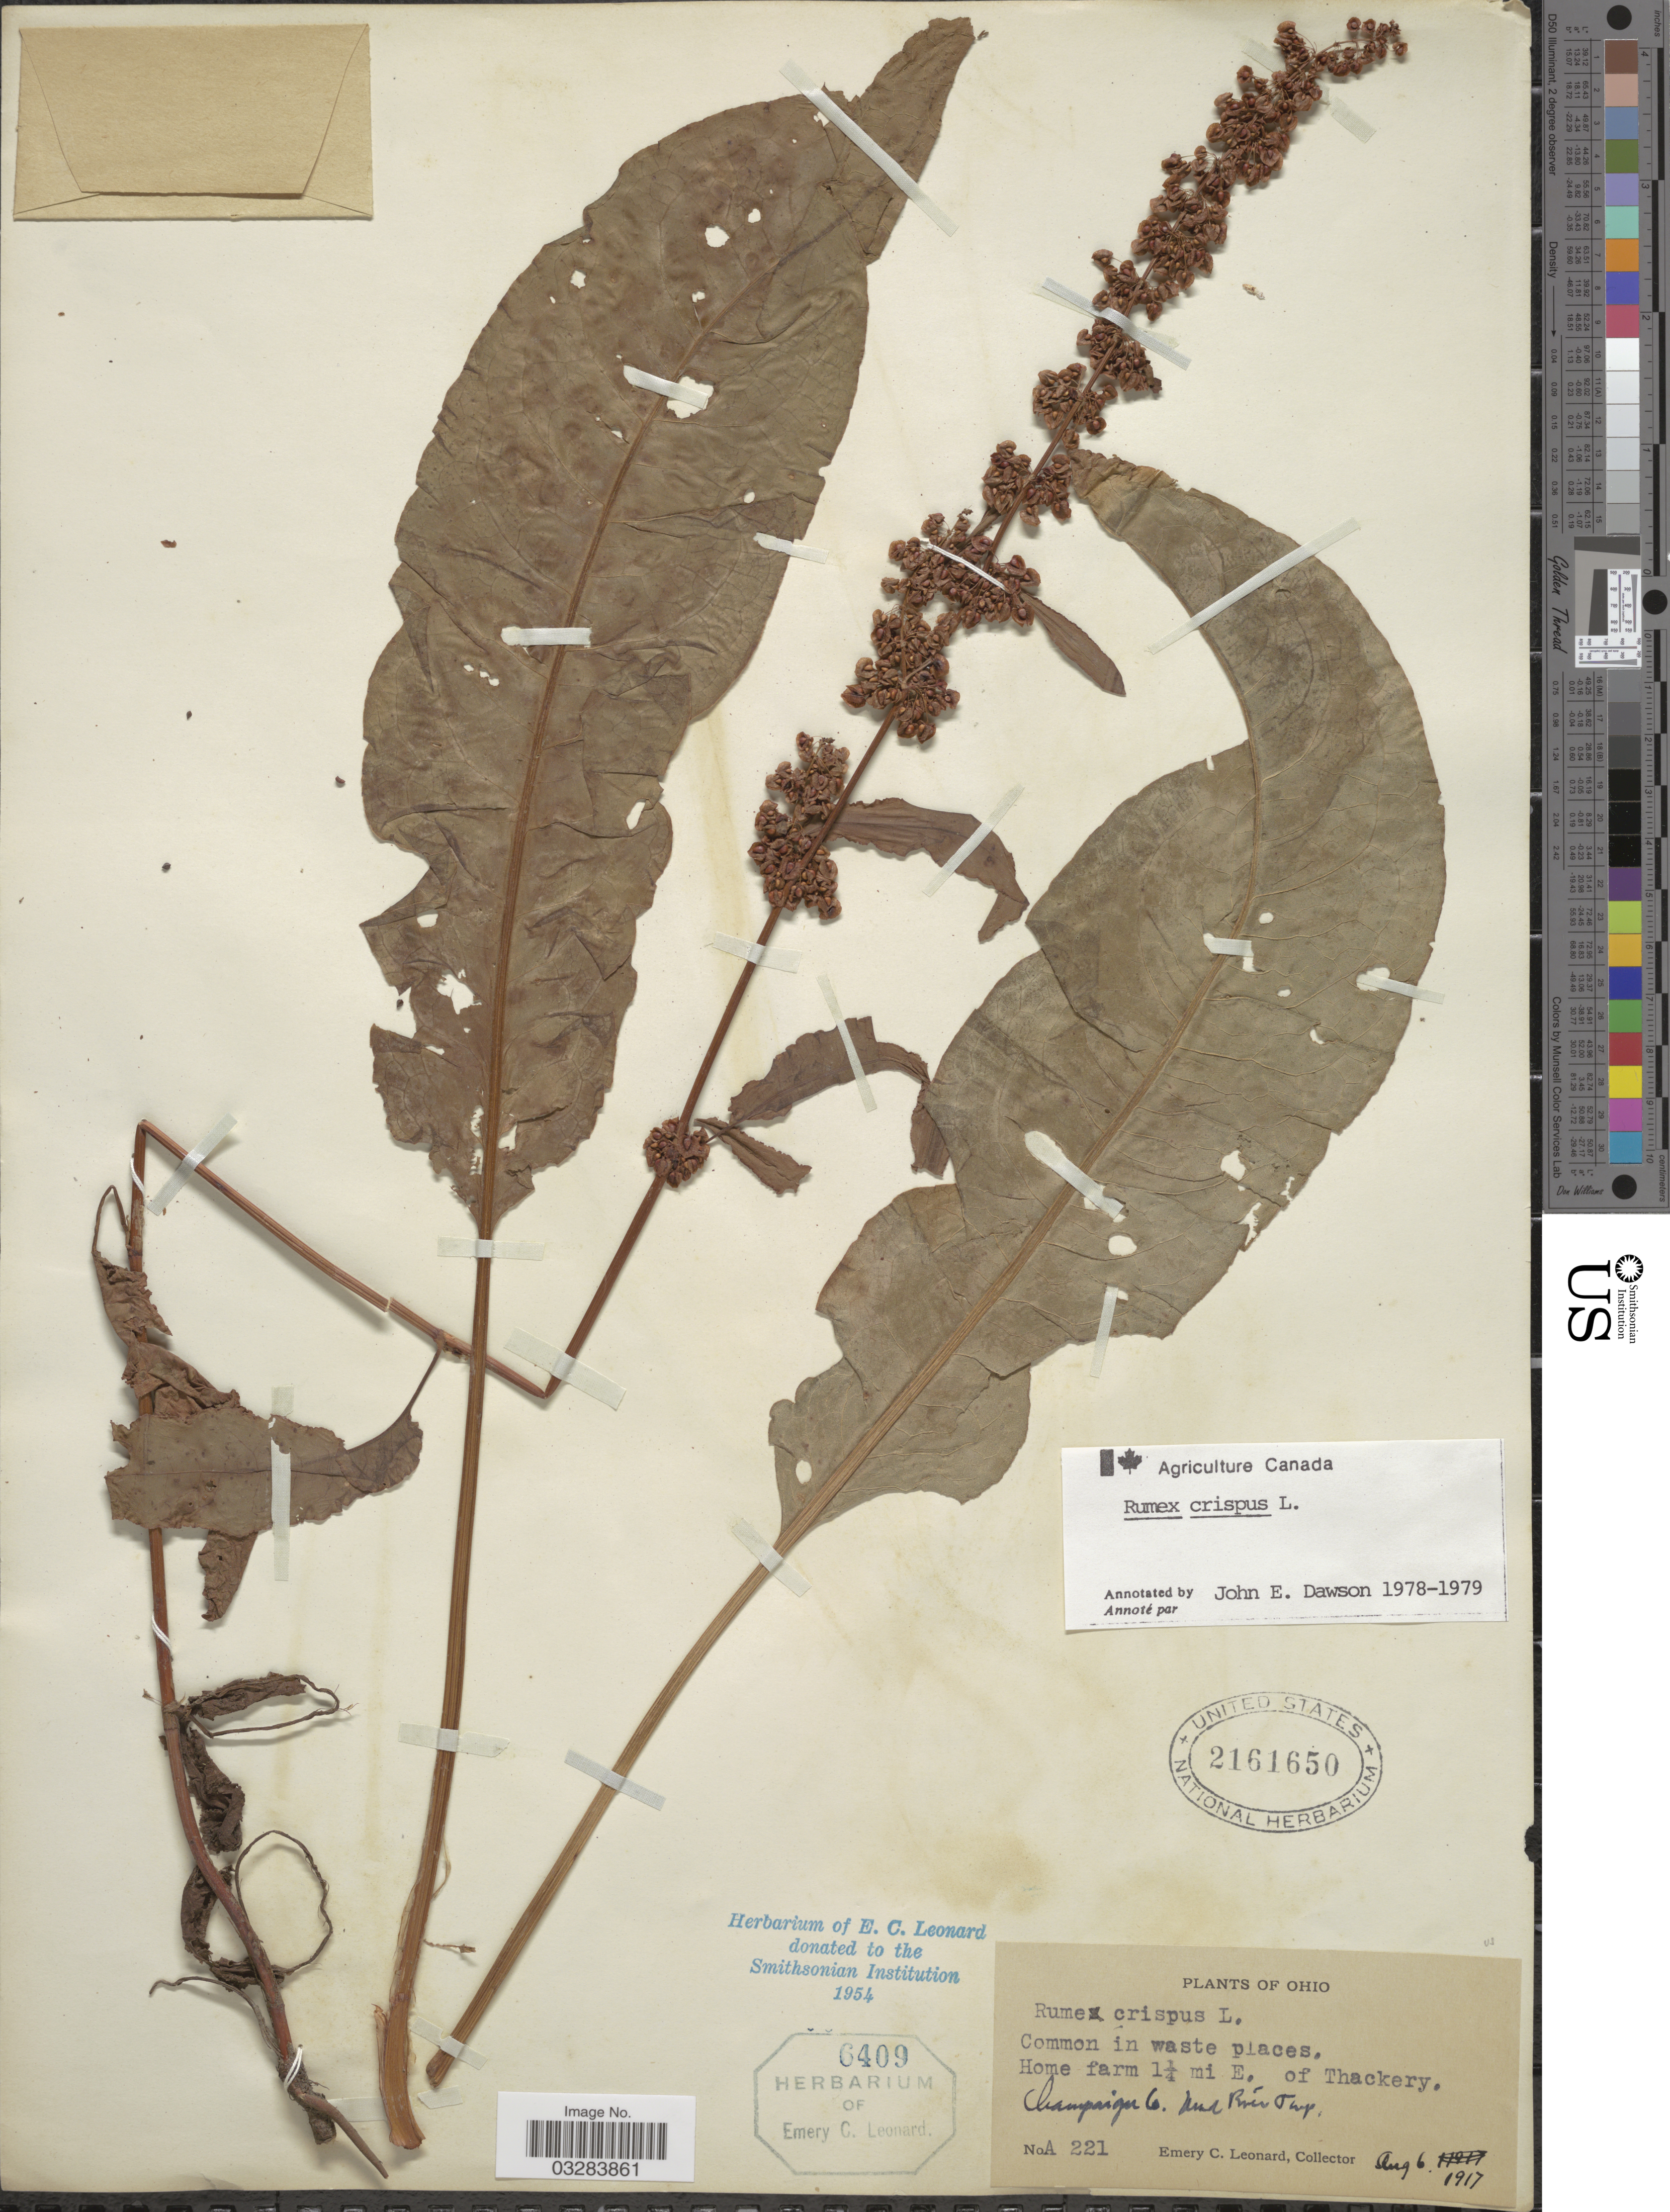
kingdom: Plantae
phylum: Tracheophyta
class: Magnoliopsida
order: Caryophyllales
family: Polygonaceae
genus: Rumex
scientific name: Rumex crispus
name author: L.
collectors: E. C. Leonard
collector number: A221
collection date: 1917-08-06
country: United States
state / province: Ohio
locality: Home farm 1¼ mi E. of Thackery, Champaign Co. Mad River Twp.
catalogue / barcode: US 2161650